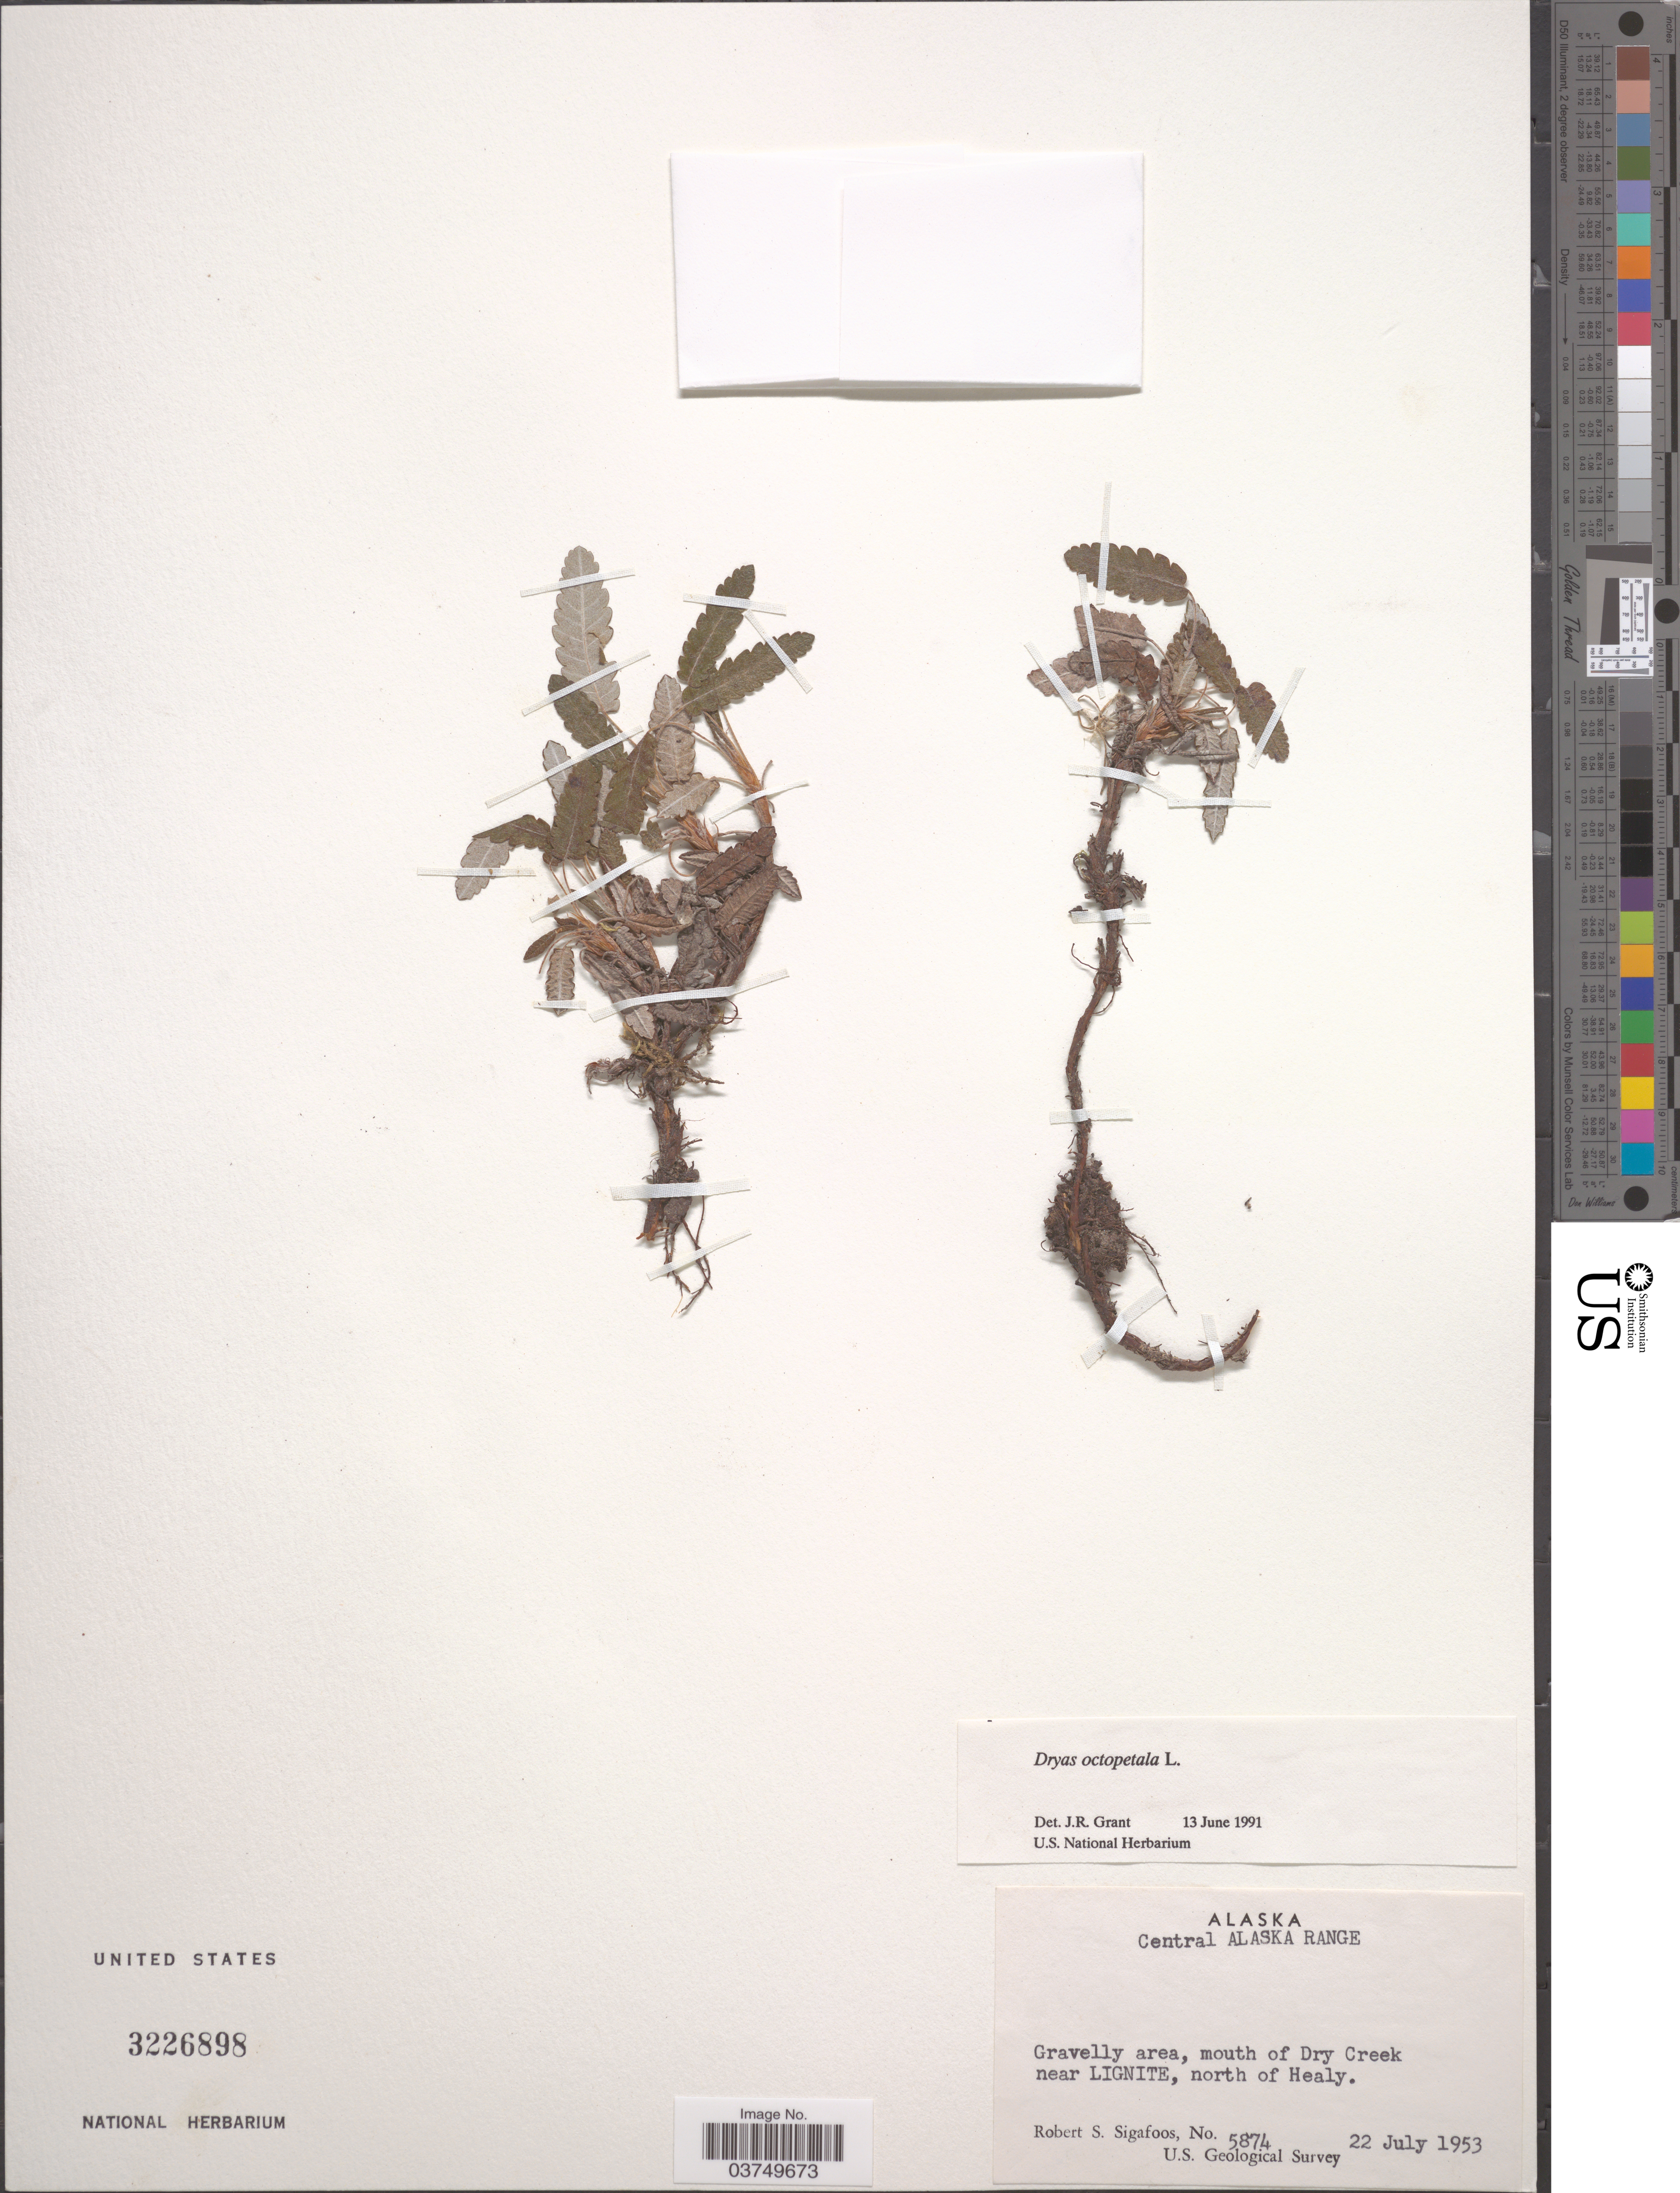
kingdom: Plantae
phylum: Tracheophyta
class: Magnoliopsida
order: Rosales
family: Rosaceae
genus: Dryas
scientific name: Dryas octopetala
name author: L.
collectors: R. Sigafoos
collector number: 5874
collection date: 1953-07-22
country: United States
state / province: Alaska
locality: Central Alaska Range. Gravellly area, mouth of Dry Creek near Lignite, north of Healy.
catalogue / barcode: US 3226898